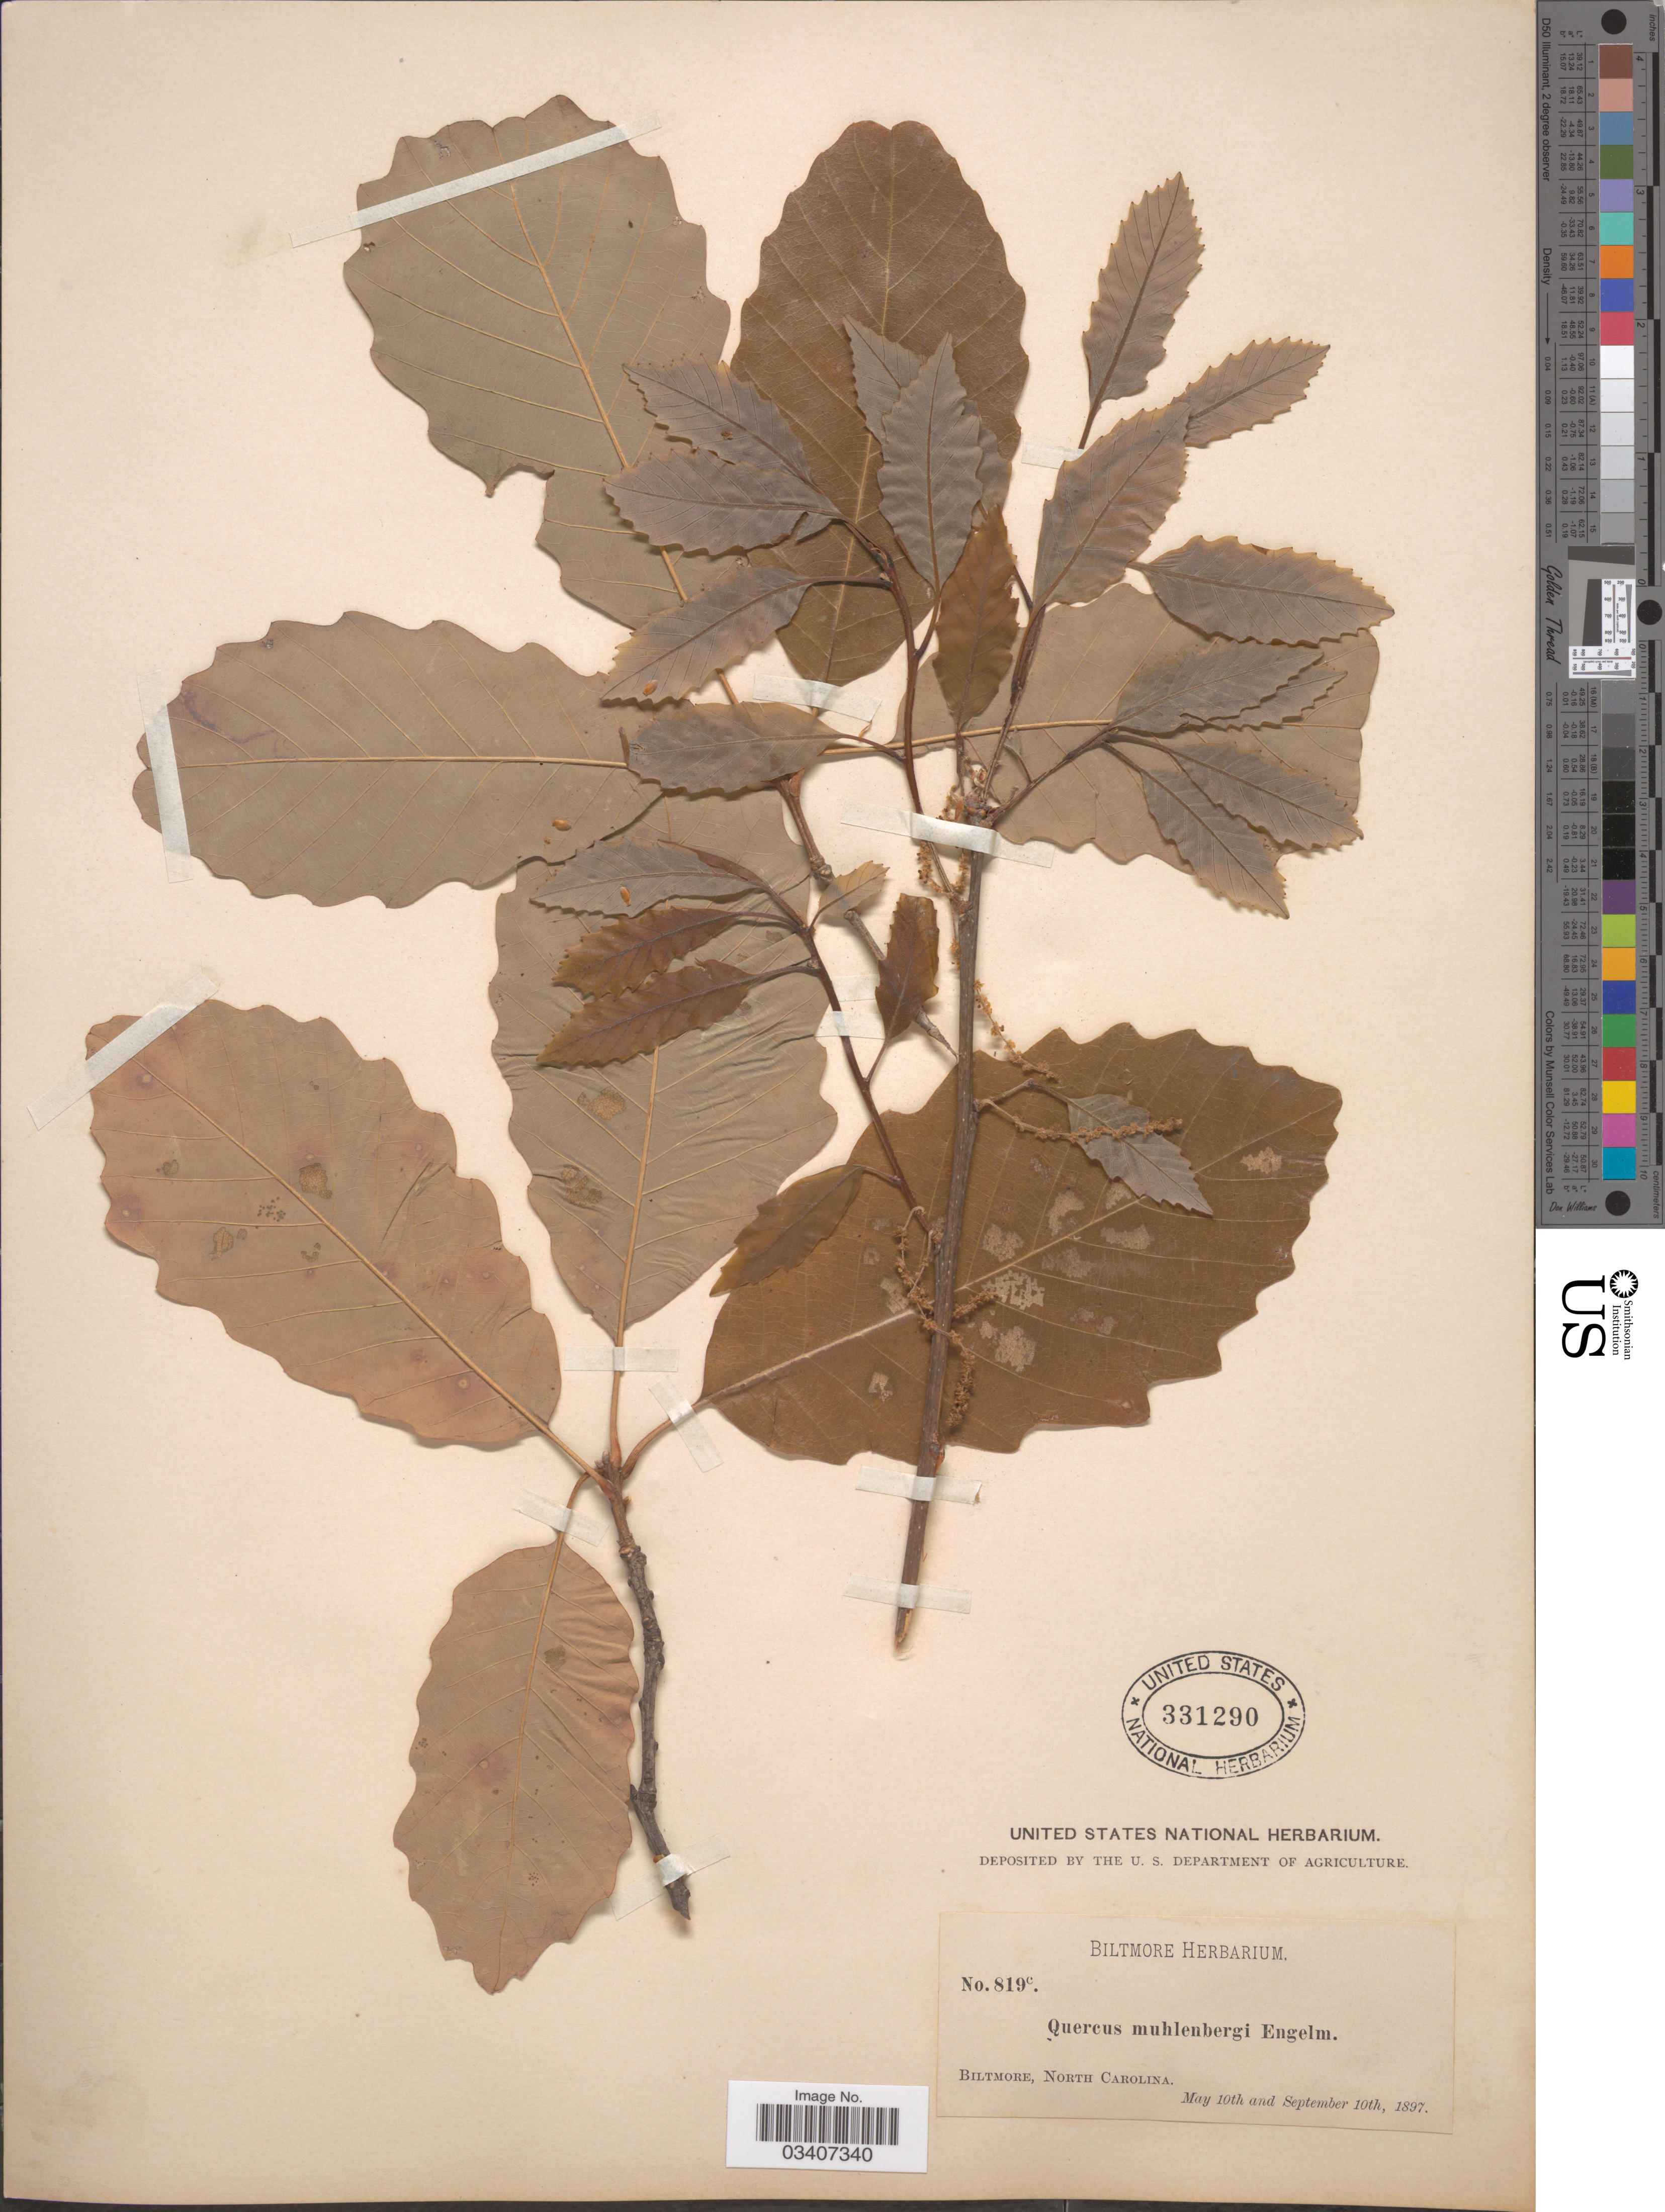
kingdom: Plantae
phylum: Tracheophyta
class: Magnoliopsida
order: Fagales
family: Fagaceae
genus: Quercus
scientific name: Quercus muehlenbergii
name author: Engelm.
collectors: ex herb. Biltmore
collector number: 819c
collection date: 1897-05-10/1897-09-10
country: United States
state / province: North Carolina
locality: Biltmore.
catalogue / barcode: US 331290